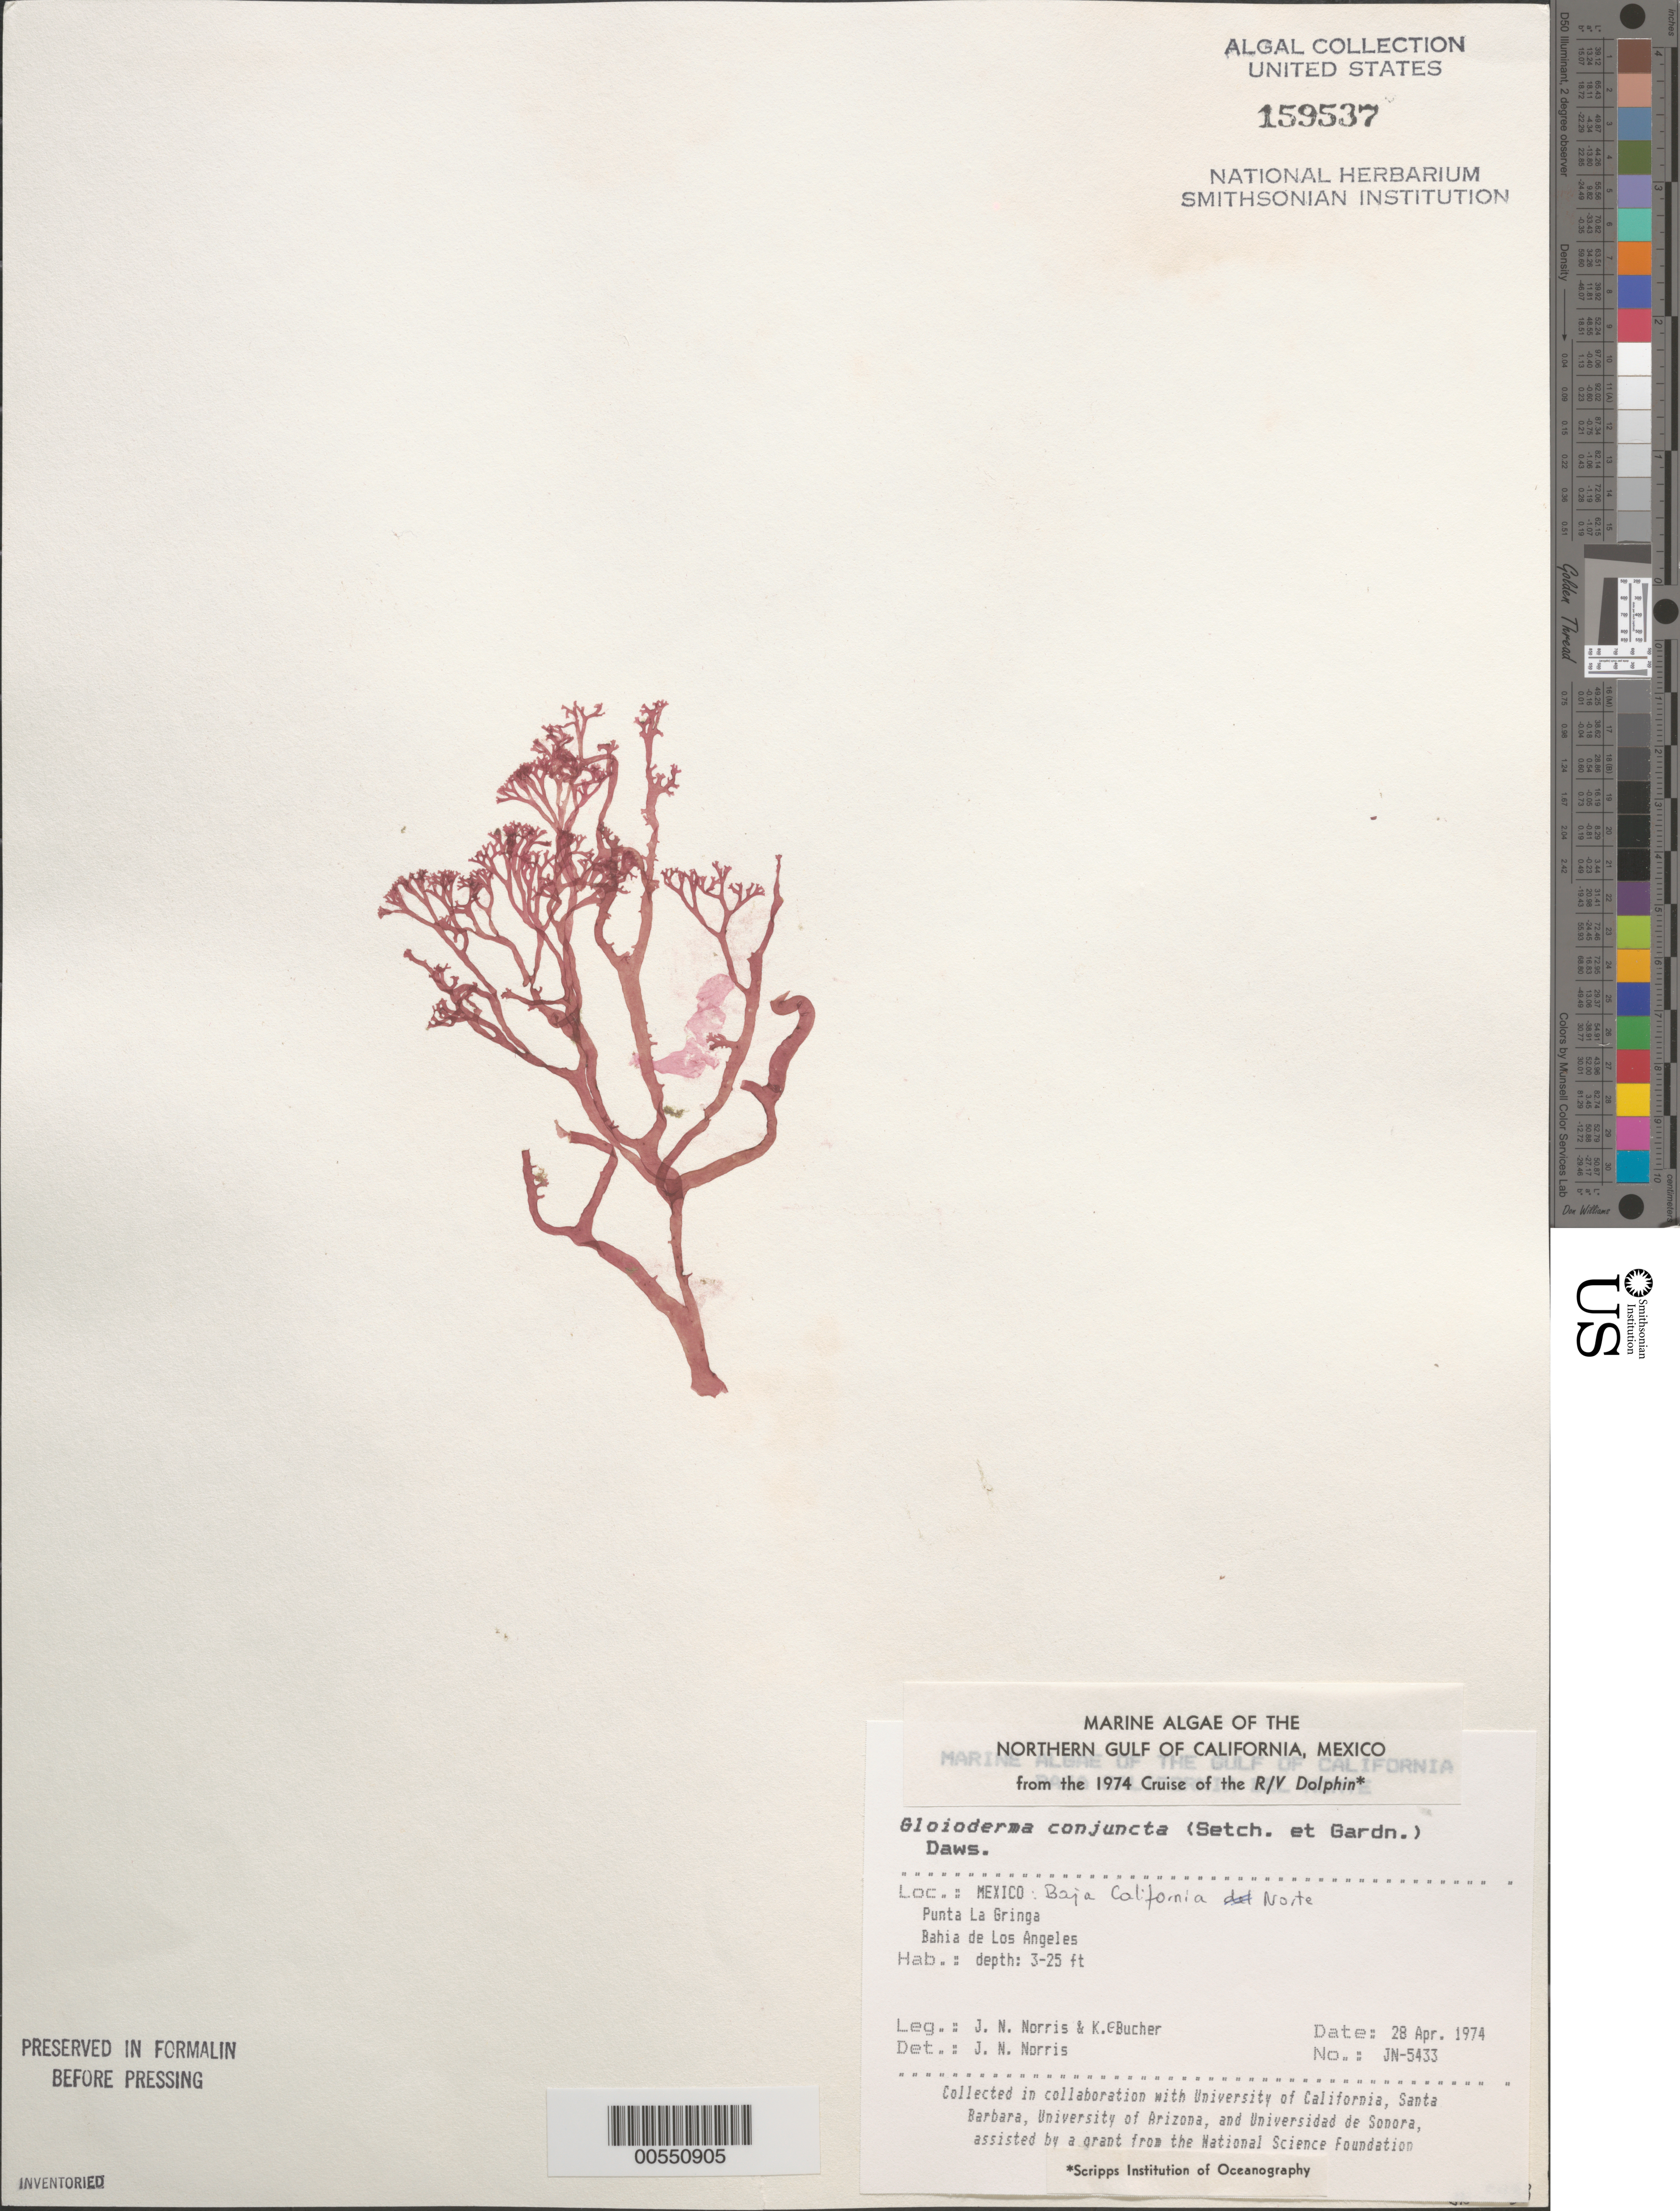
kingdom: Plantae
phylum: Rhodophyta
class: Florideophyceae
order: Rhodymeniales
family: Faucheaceae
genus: Gloioderma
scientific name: Gloioderma conjuncta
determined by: Norris, James N.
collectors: J. N. Norris & K. E. Bucher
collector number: JN-5433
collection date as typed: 28 Apr 1974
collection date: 1974-04-28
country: Mexico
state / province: Baja California Norte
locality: Punta La Gringa, Bahia de los Angeles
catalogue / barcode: US 159537